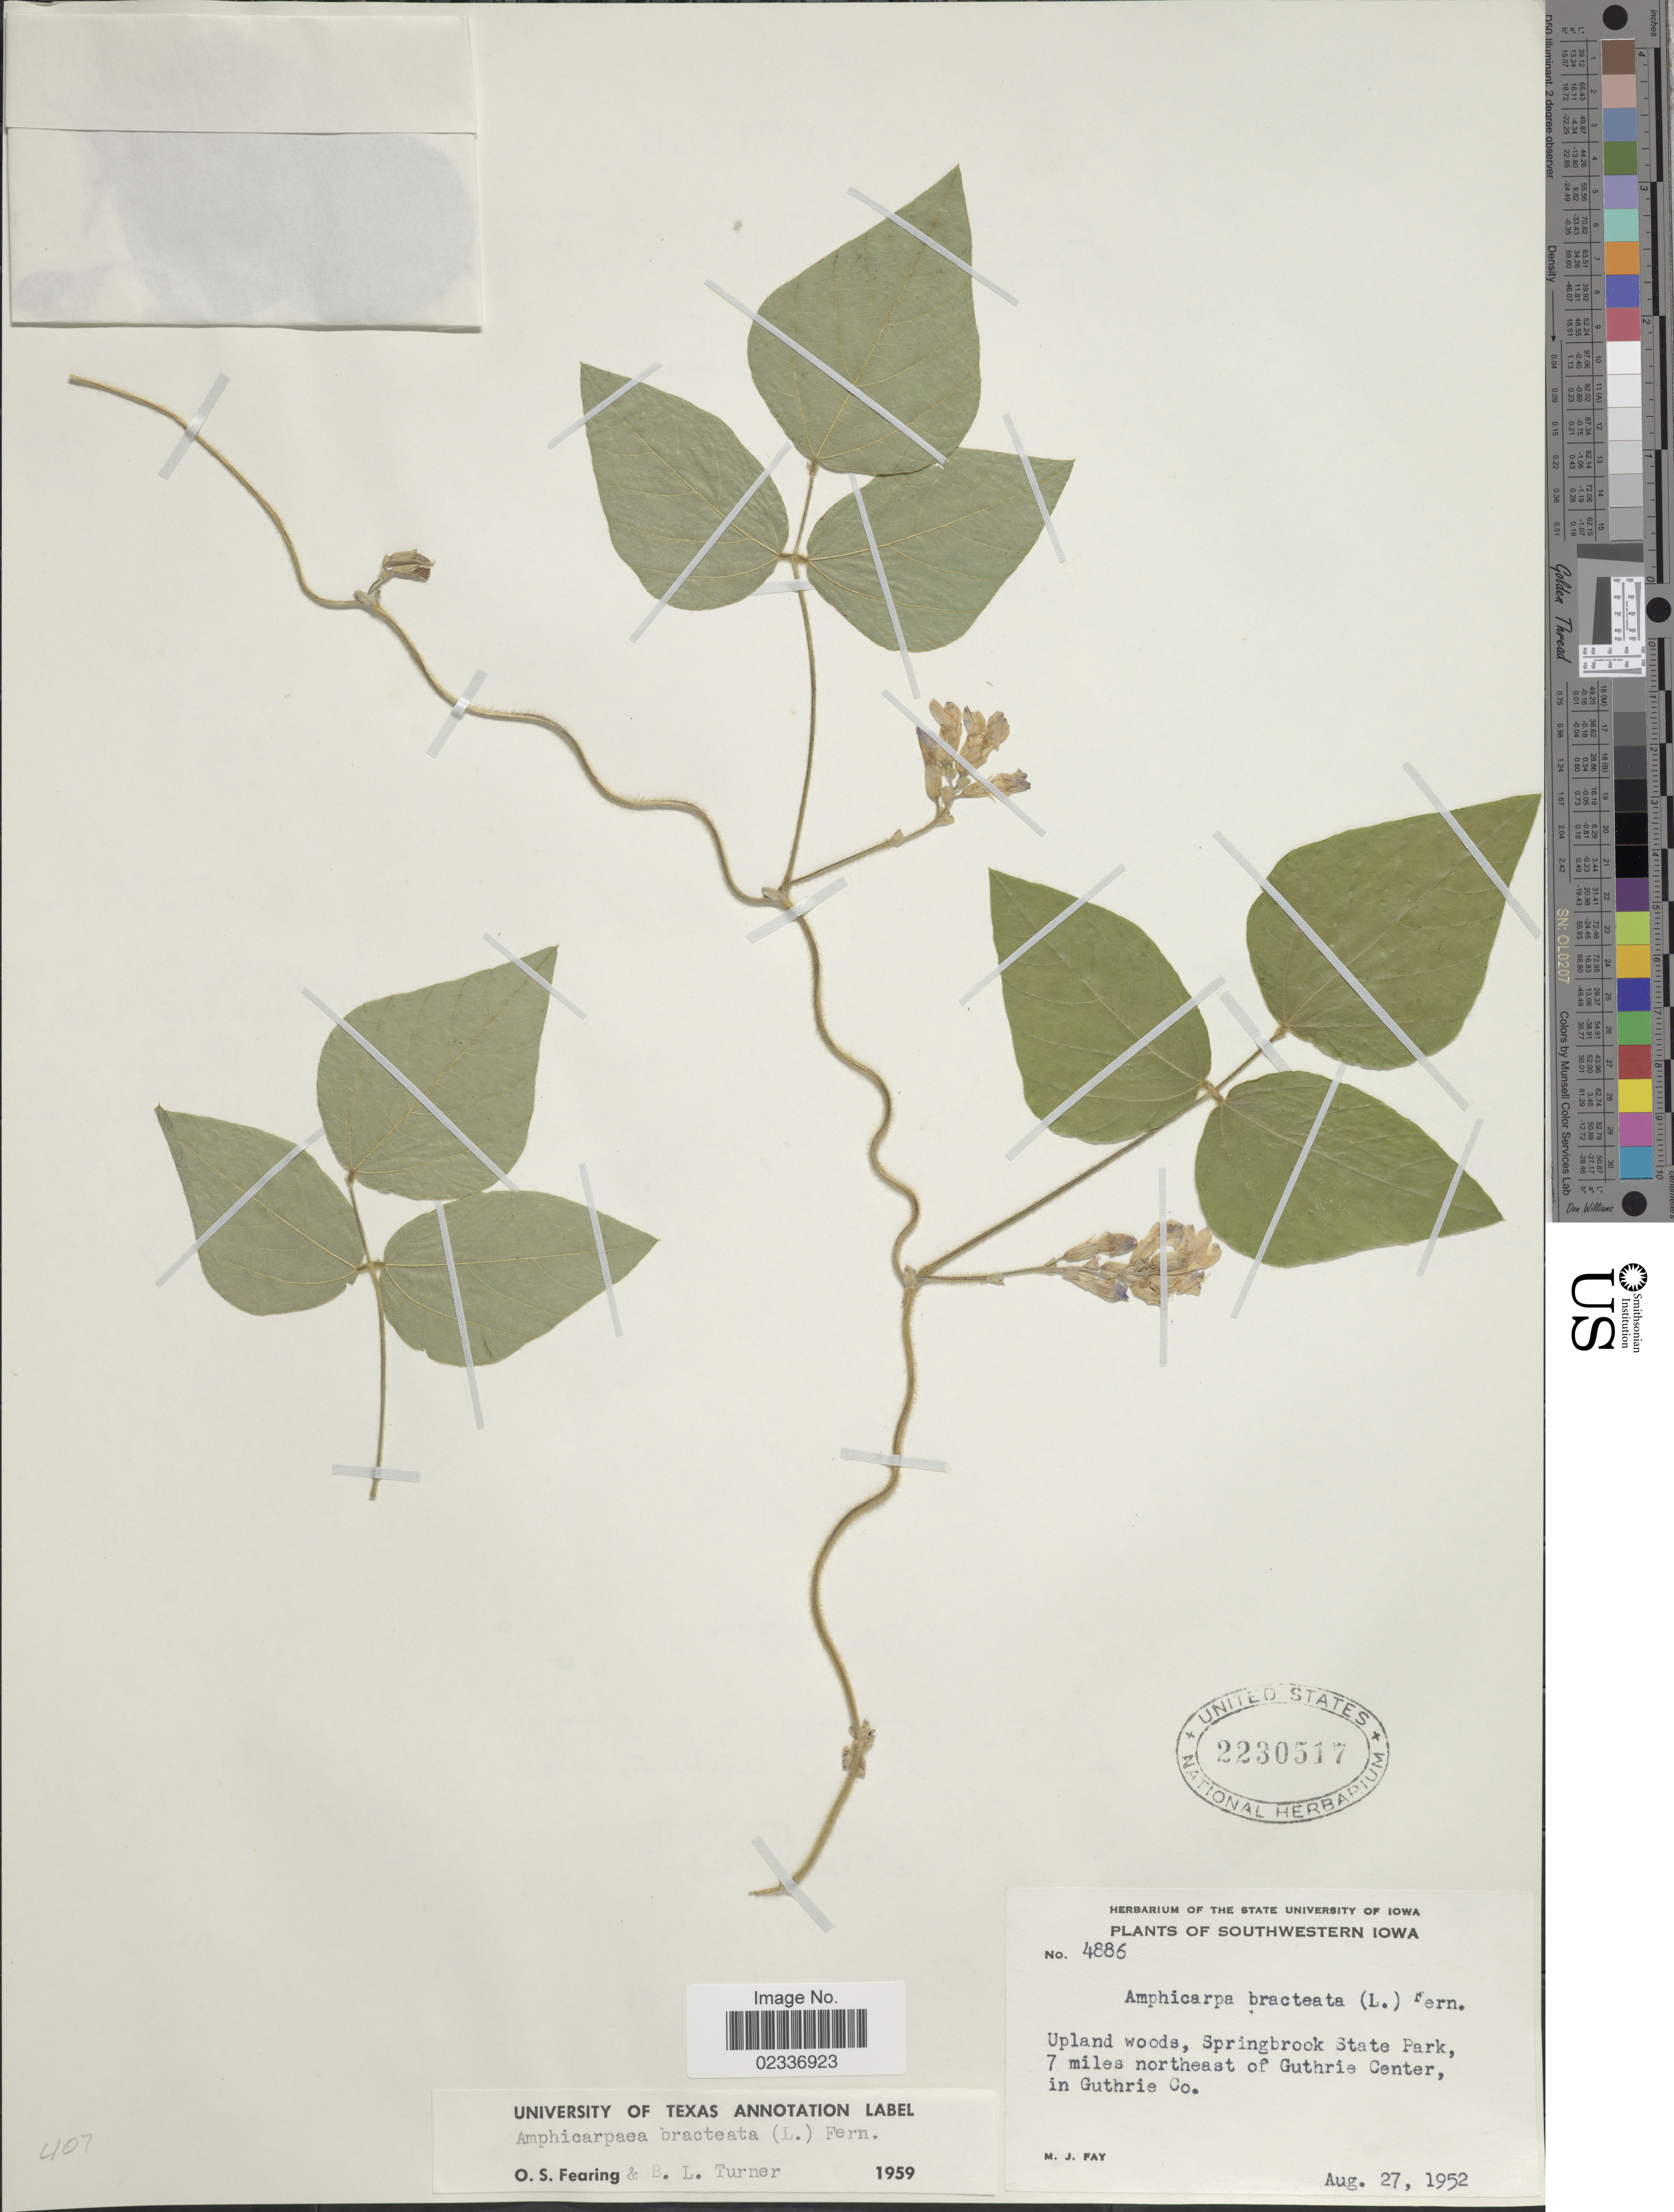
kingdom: Plantae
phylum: Tracheophyta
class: Magnoliopsida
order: Fabales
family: Fabaceae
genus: Amphicarpaea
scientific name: Amphicarpaea bracteata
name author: (L.) Fernald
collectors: M. Fay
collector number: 4886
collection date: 1952-08-27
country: United States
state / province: Iowa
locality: Southwestern Iowa. Upland woods, Springbrook State Park, 7 miles northeast of Guthrie Cener in Guthrie Co.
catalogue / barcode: US 2230517